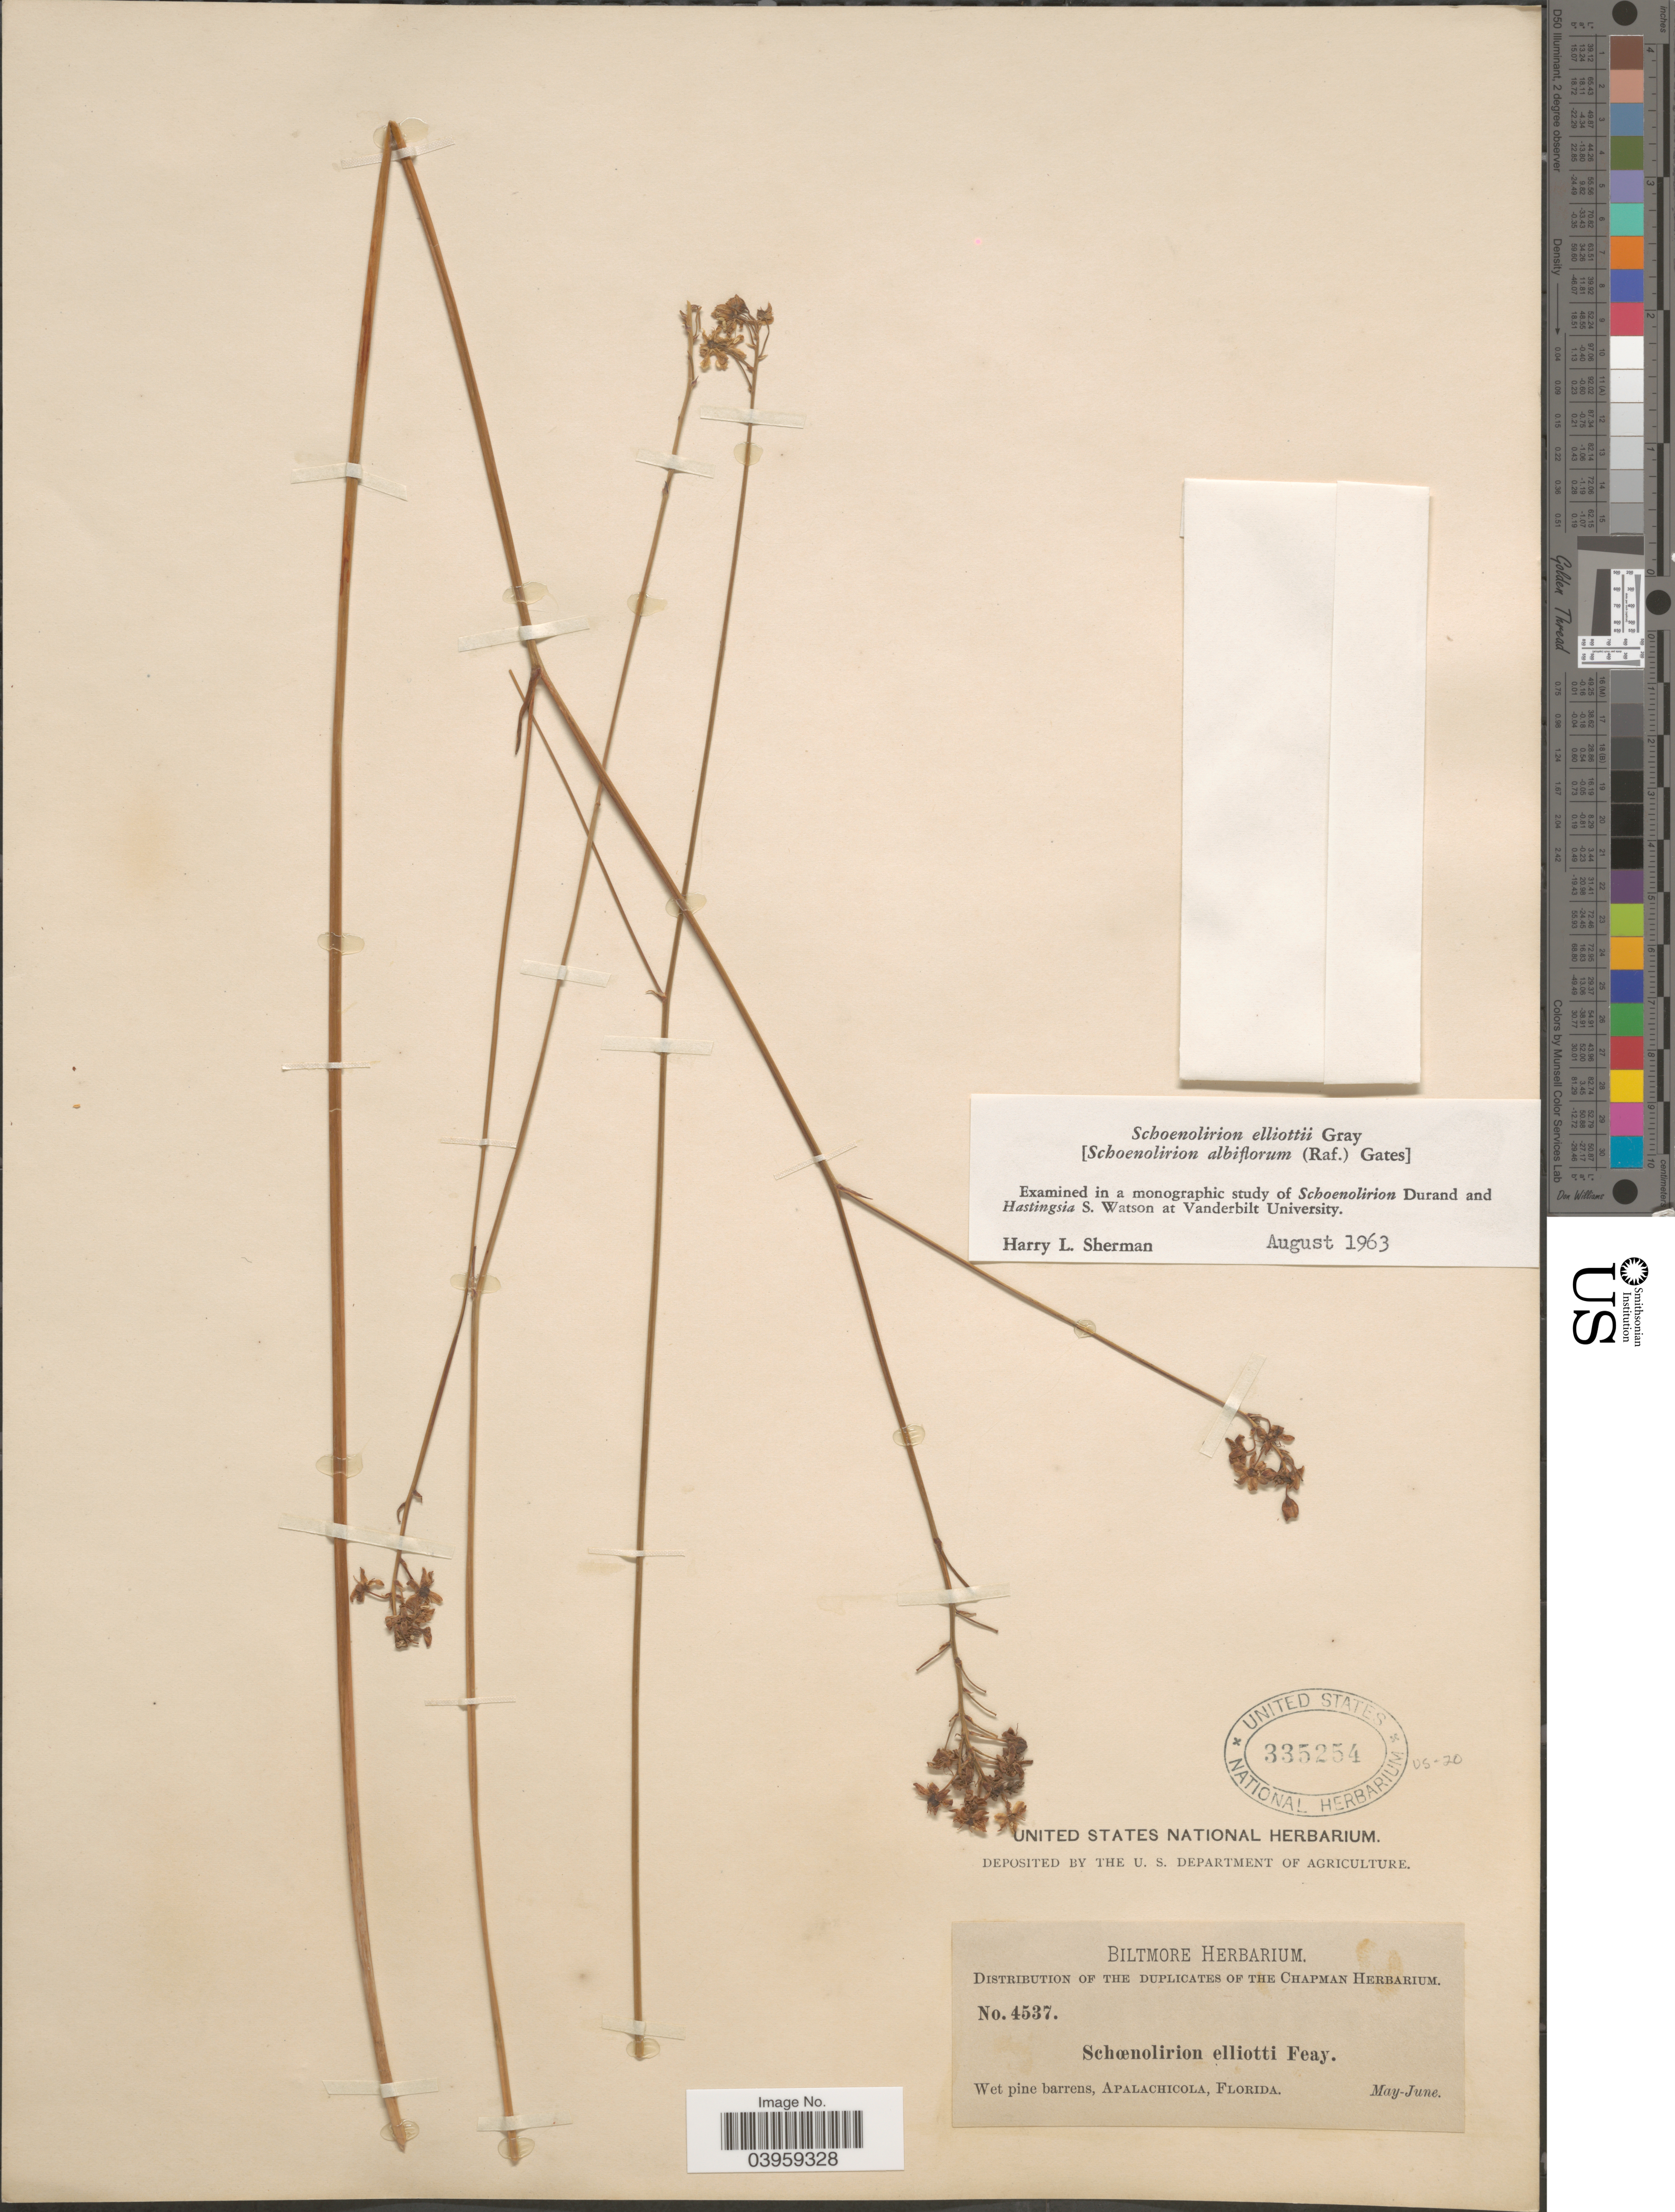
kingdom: Plantae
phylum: Tracheophyta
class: Liliopsida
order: Asparagales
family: Asparagaceae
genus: Schoenolirion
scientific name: Schoenolirion elliottii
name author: A. Gray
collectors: ex herb. Biltmore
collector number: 4537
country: United States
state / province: Florida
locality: Apalachicola.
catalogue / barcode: US 335254